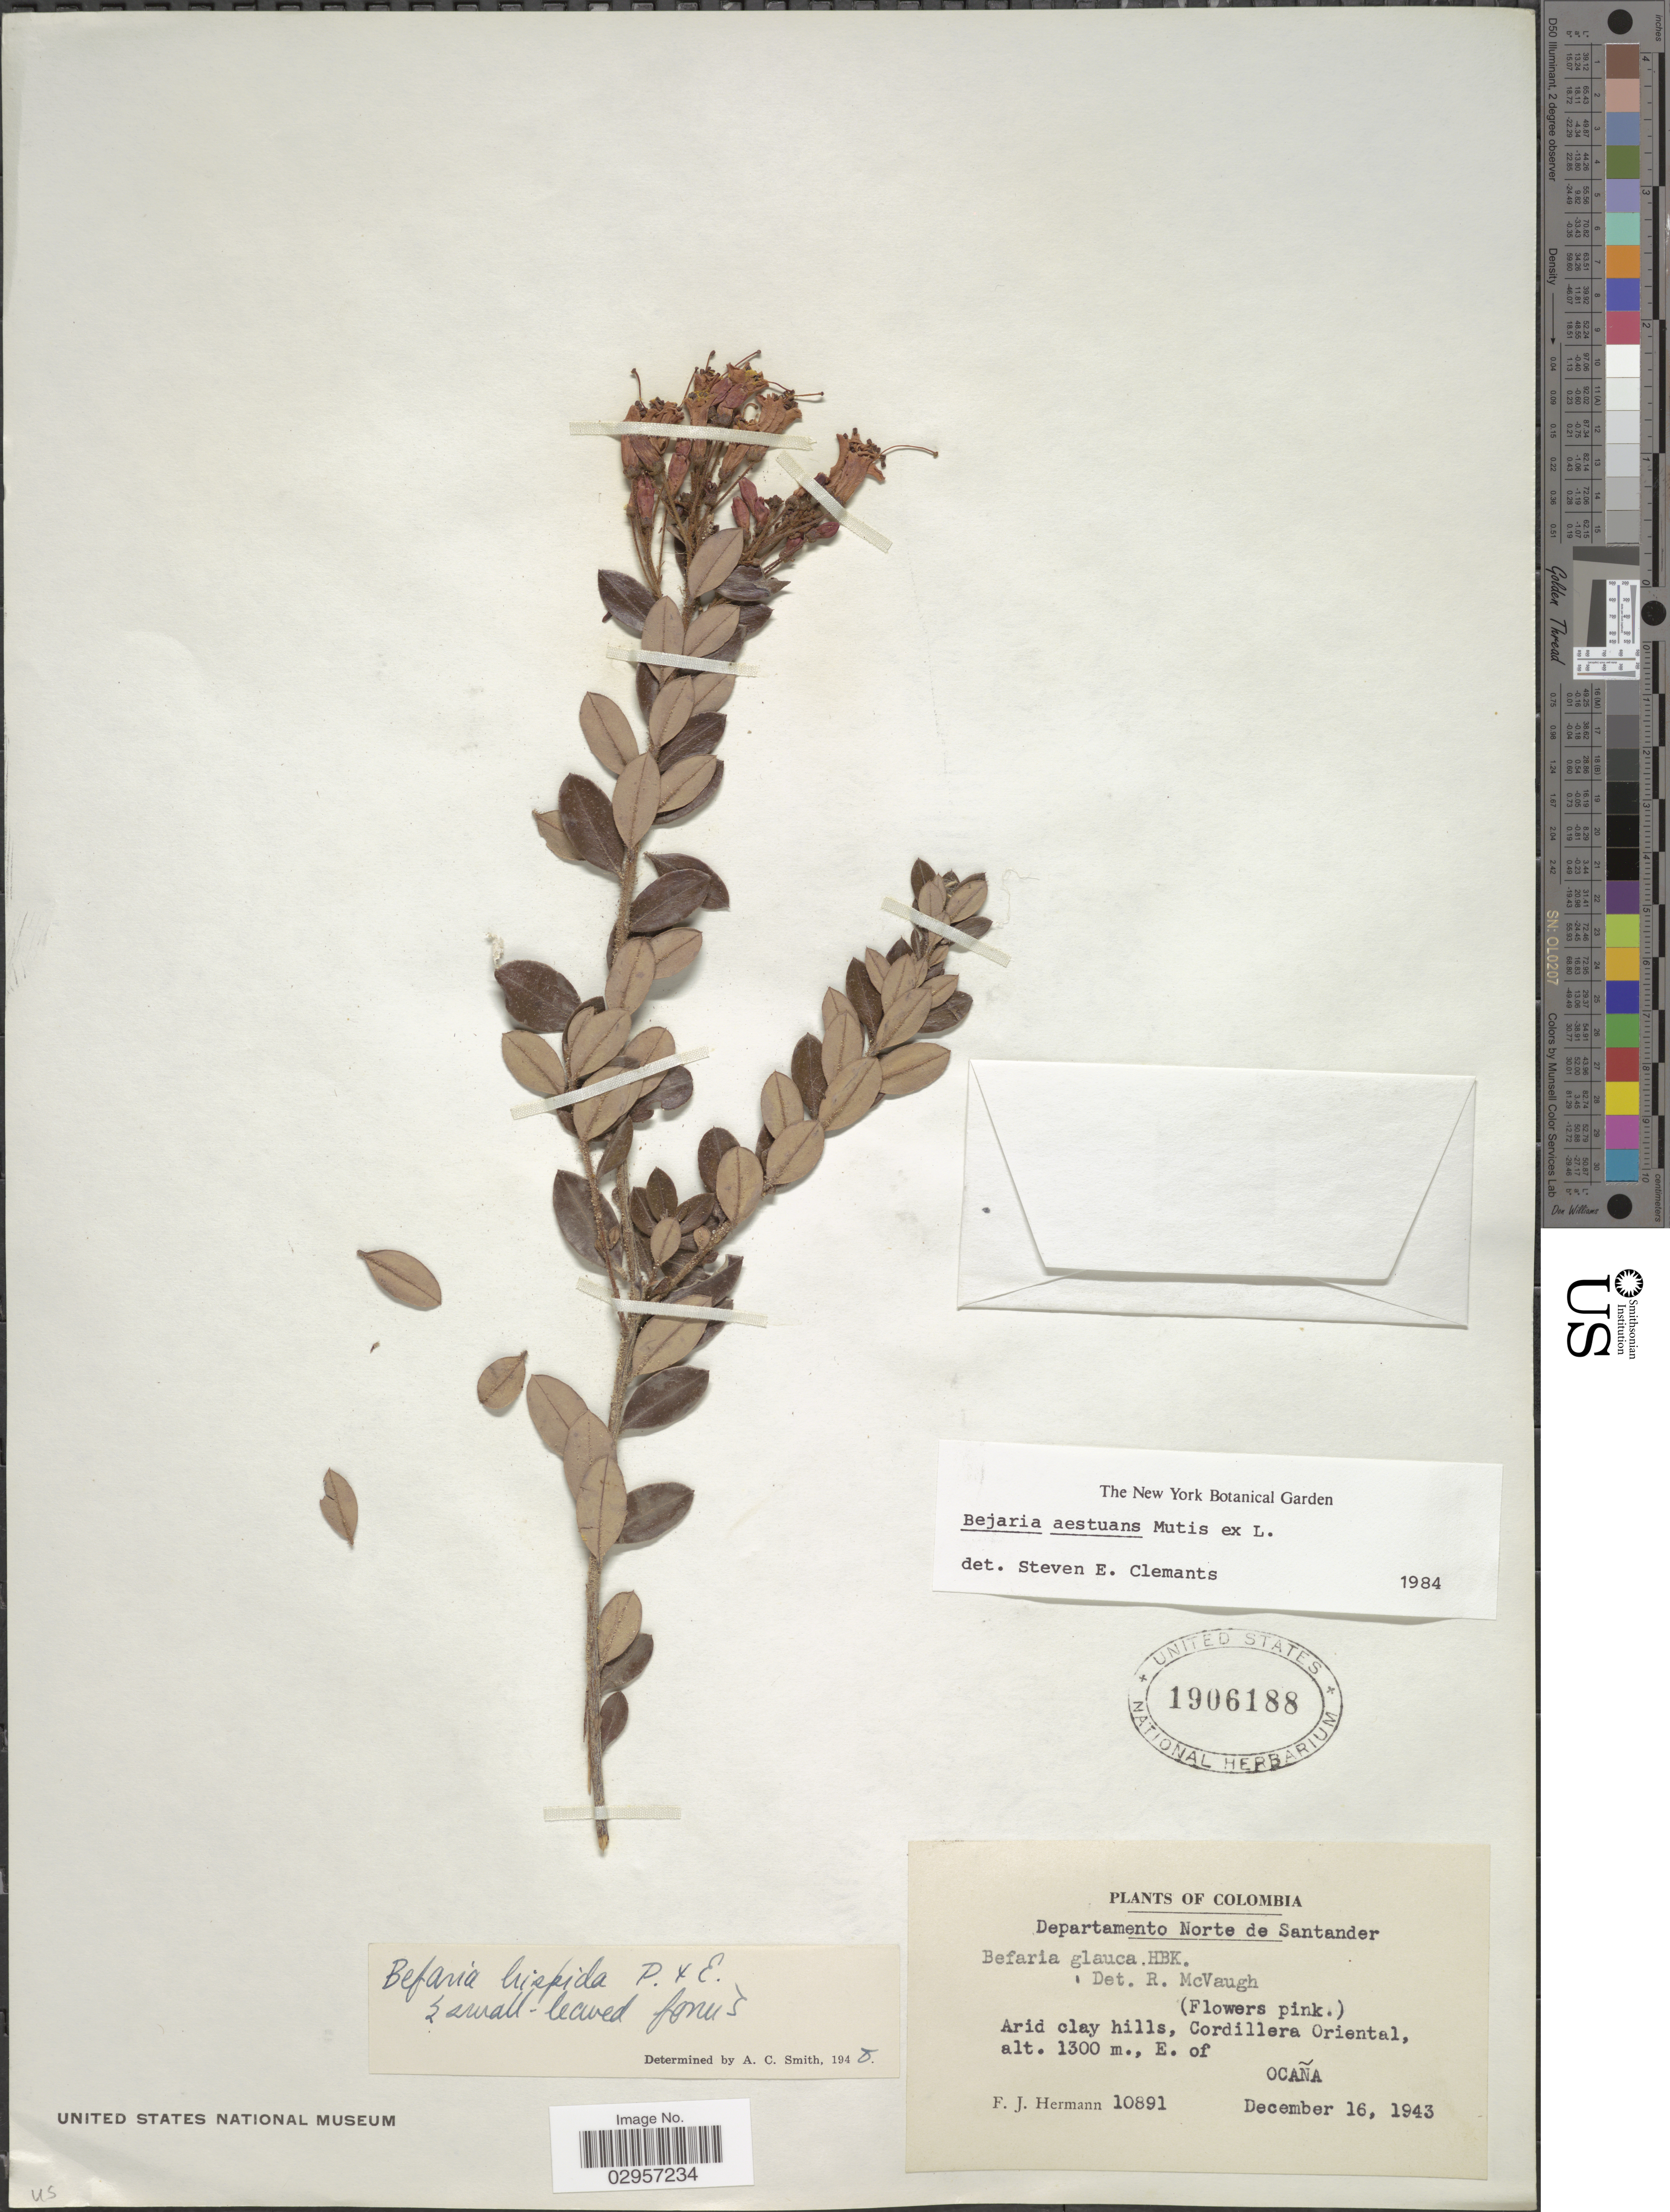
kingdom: Plantae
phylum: Tracheophyta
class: Magnoliopsida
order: Ericales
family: Ericaceae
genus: Befaria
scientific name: Befaria aestuans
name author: Mutis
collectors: F. J. Hermann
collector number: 10891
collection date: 1943-12-16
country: Colombia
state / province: Norte de Santander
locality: Departamento Norte de Santander. Arid clay hills, Cordillera Oriental, E. of Ocaña.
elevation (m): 1300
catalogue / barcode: US 1906188